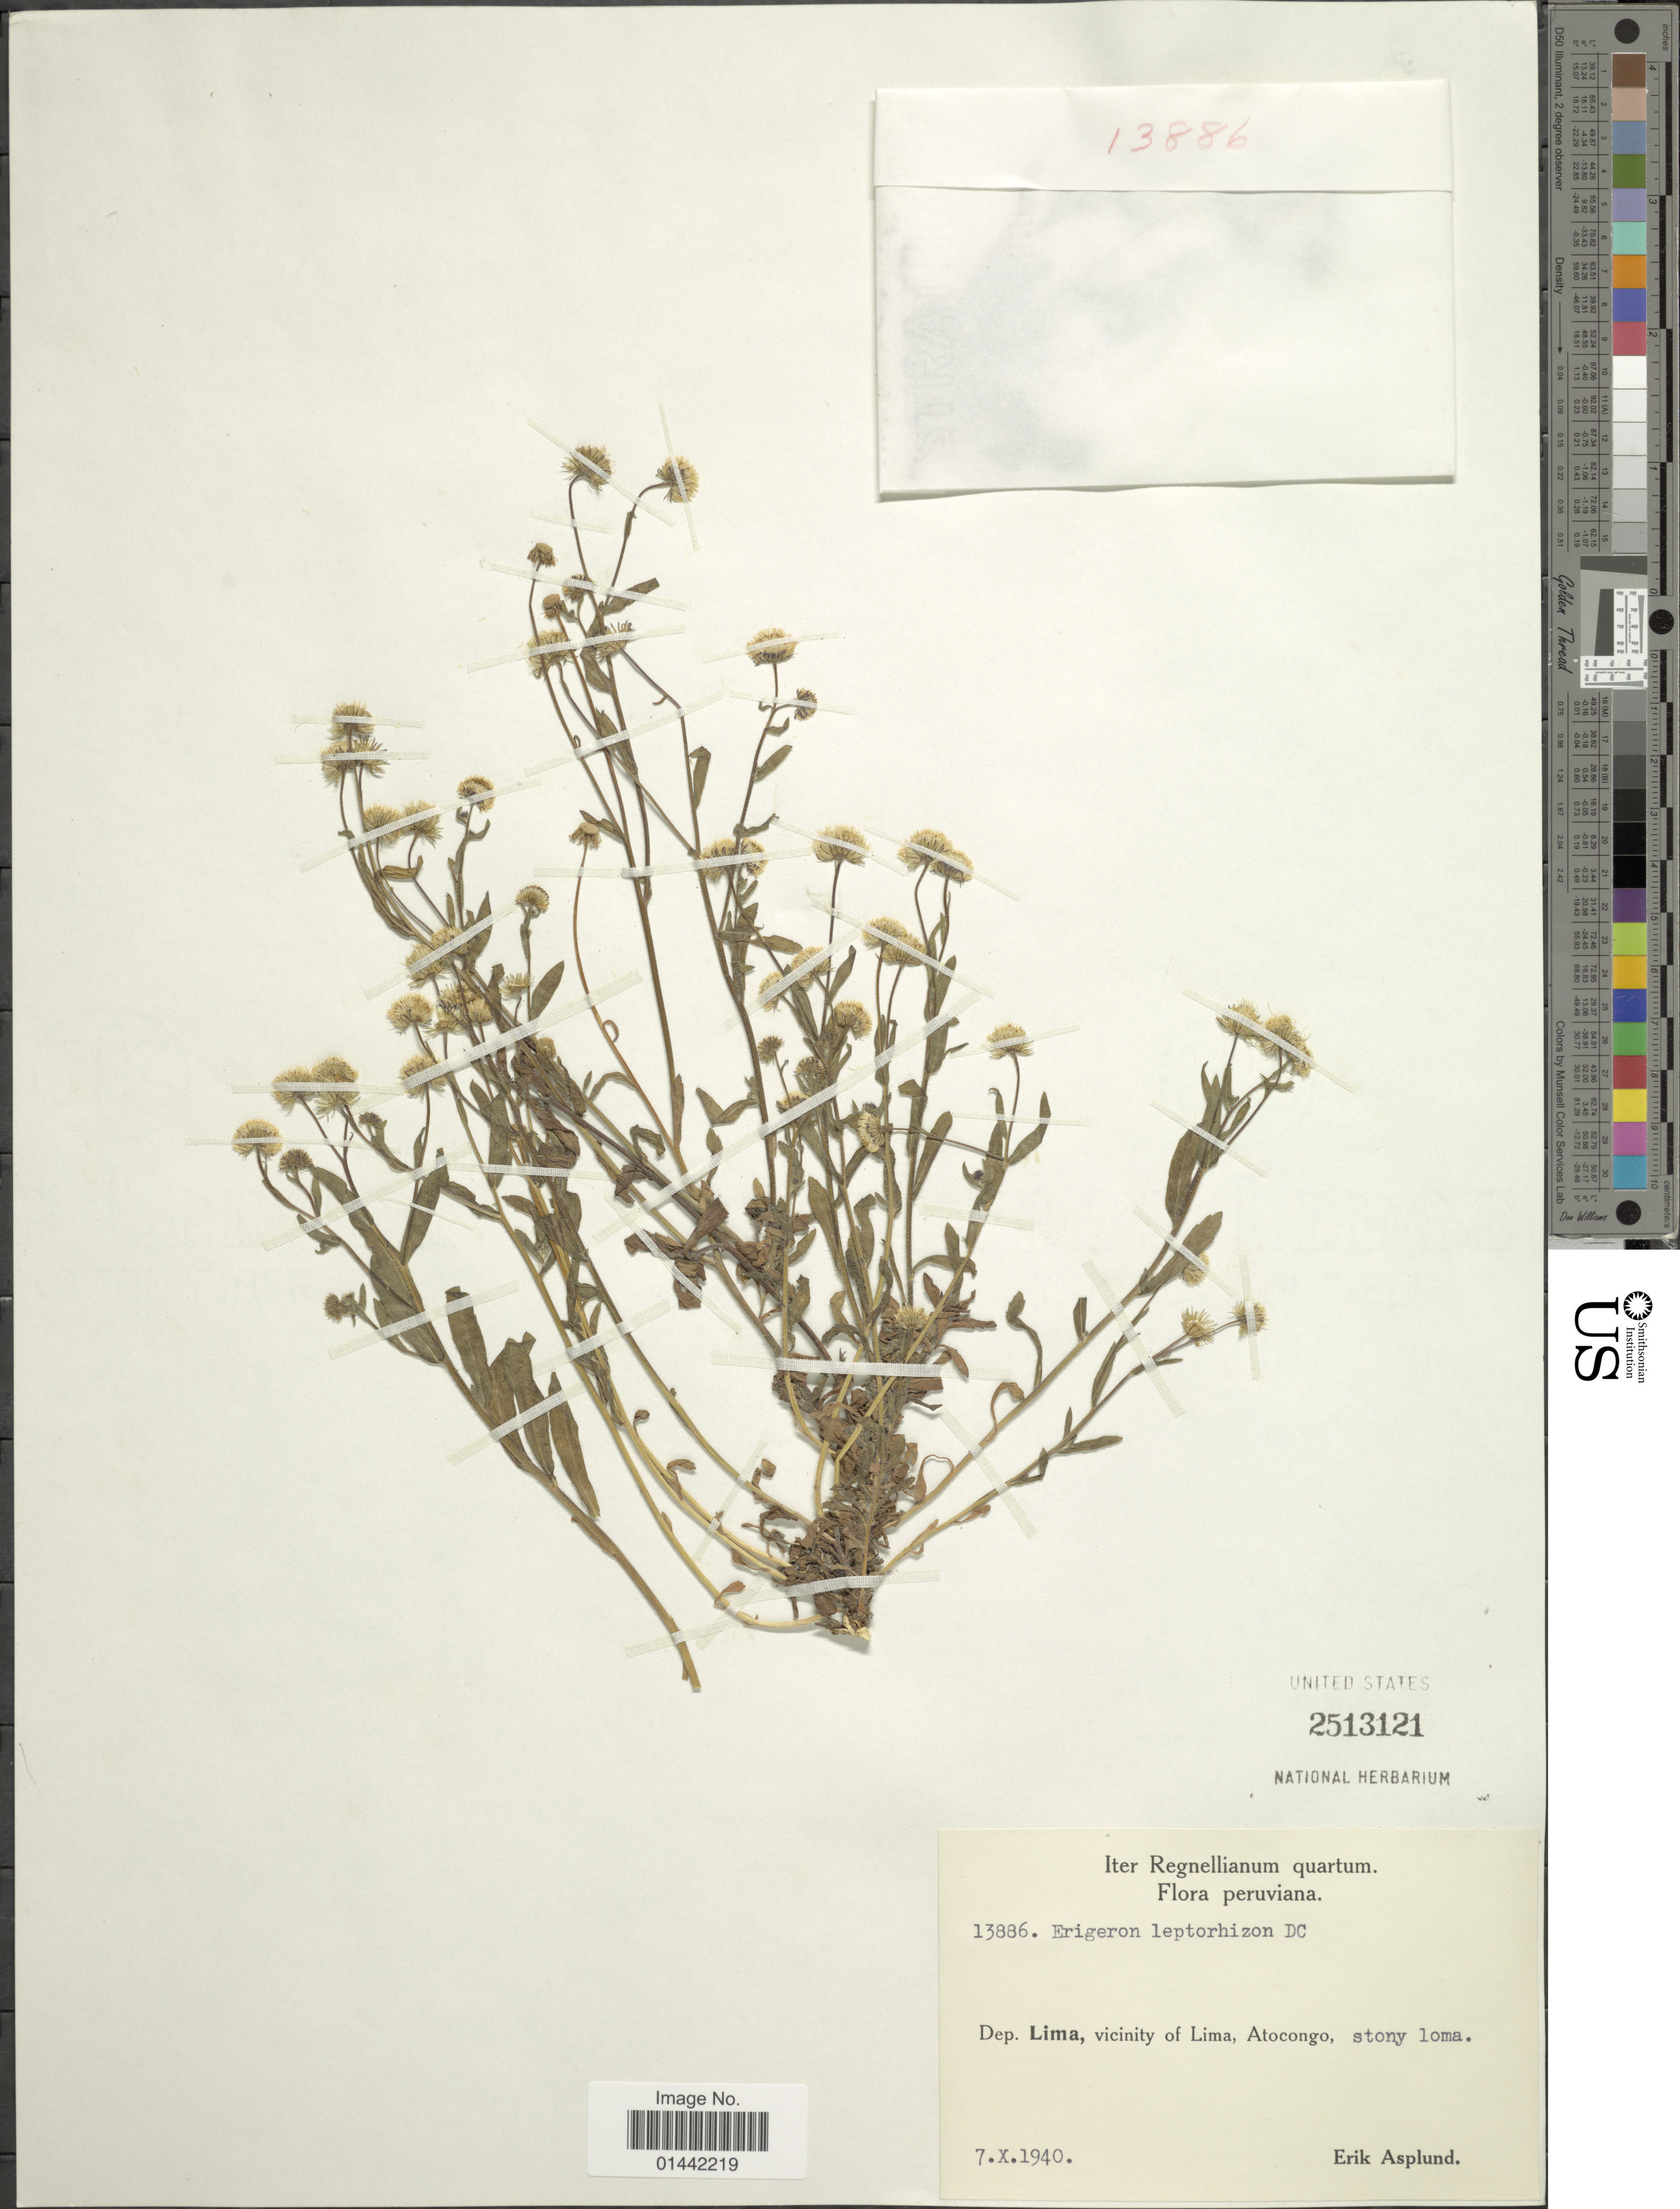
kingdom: Plantae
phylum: Tracheophyta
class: Magnoliopsida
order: Asterales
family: Asteraceae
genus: Erigeron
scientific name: Erigeron leptorhizon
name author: DC.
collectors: E. Asplund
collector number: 13886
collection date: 1940-10-07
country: Peru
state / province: Lima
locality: Vicinity of Lima, Atocongo, stony loma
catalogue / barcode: US 2513121